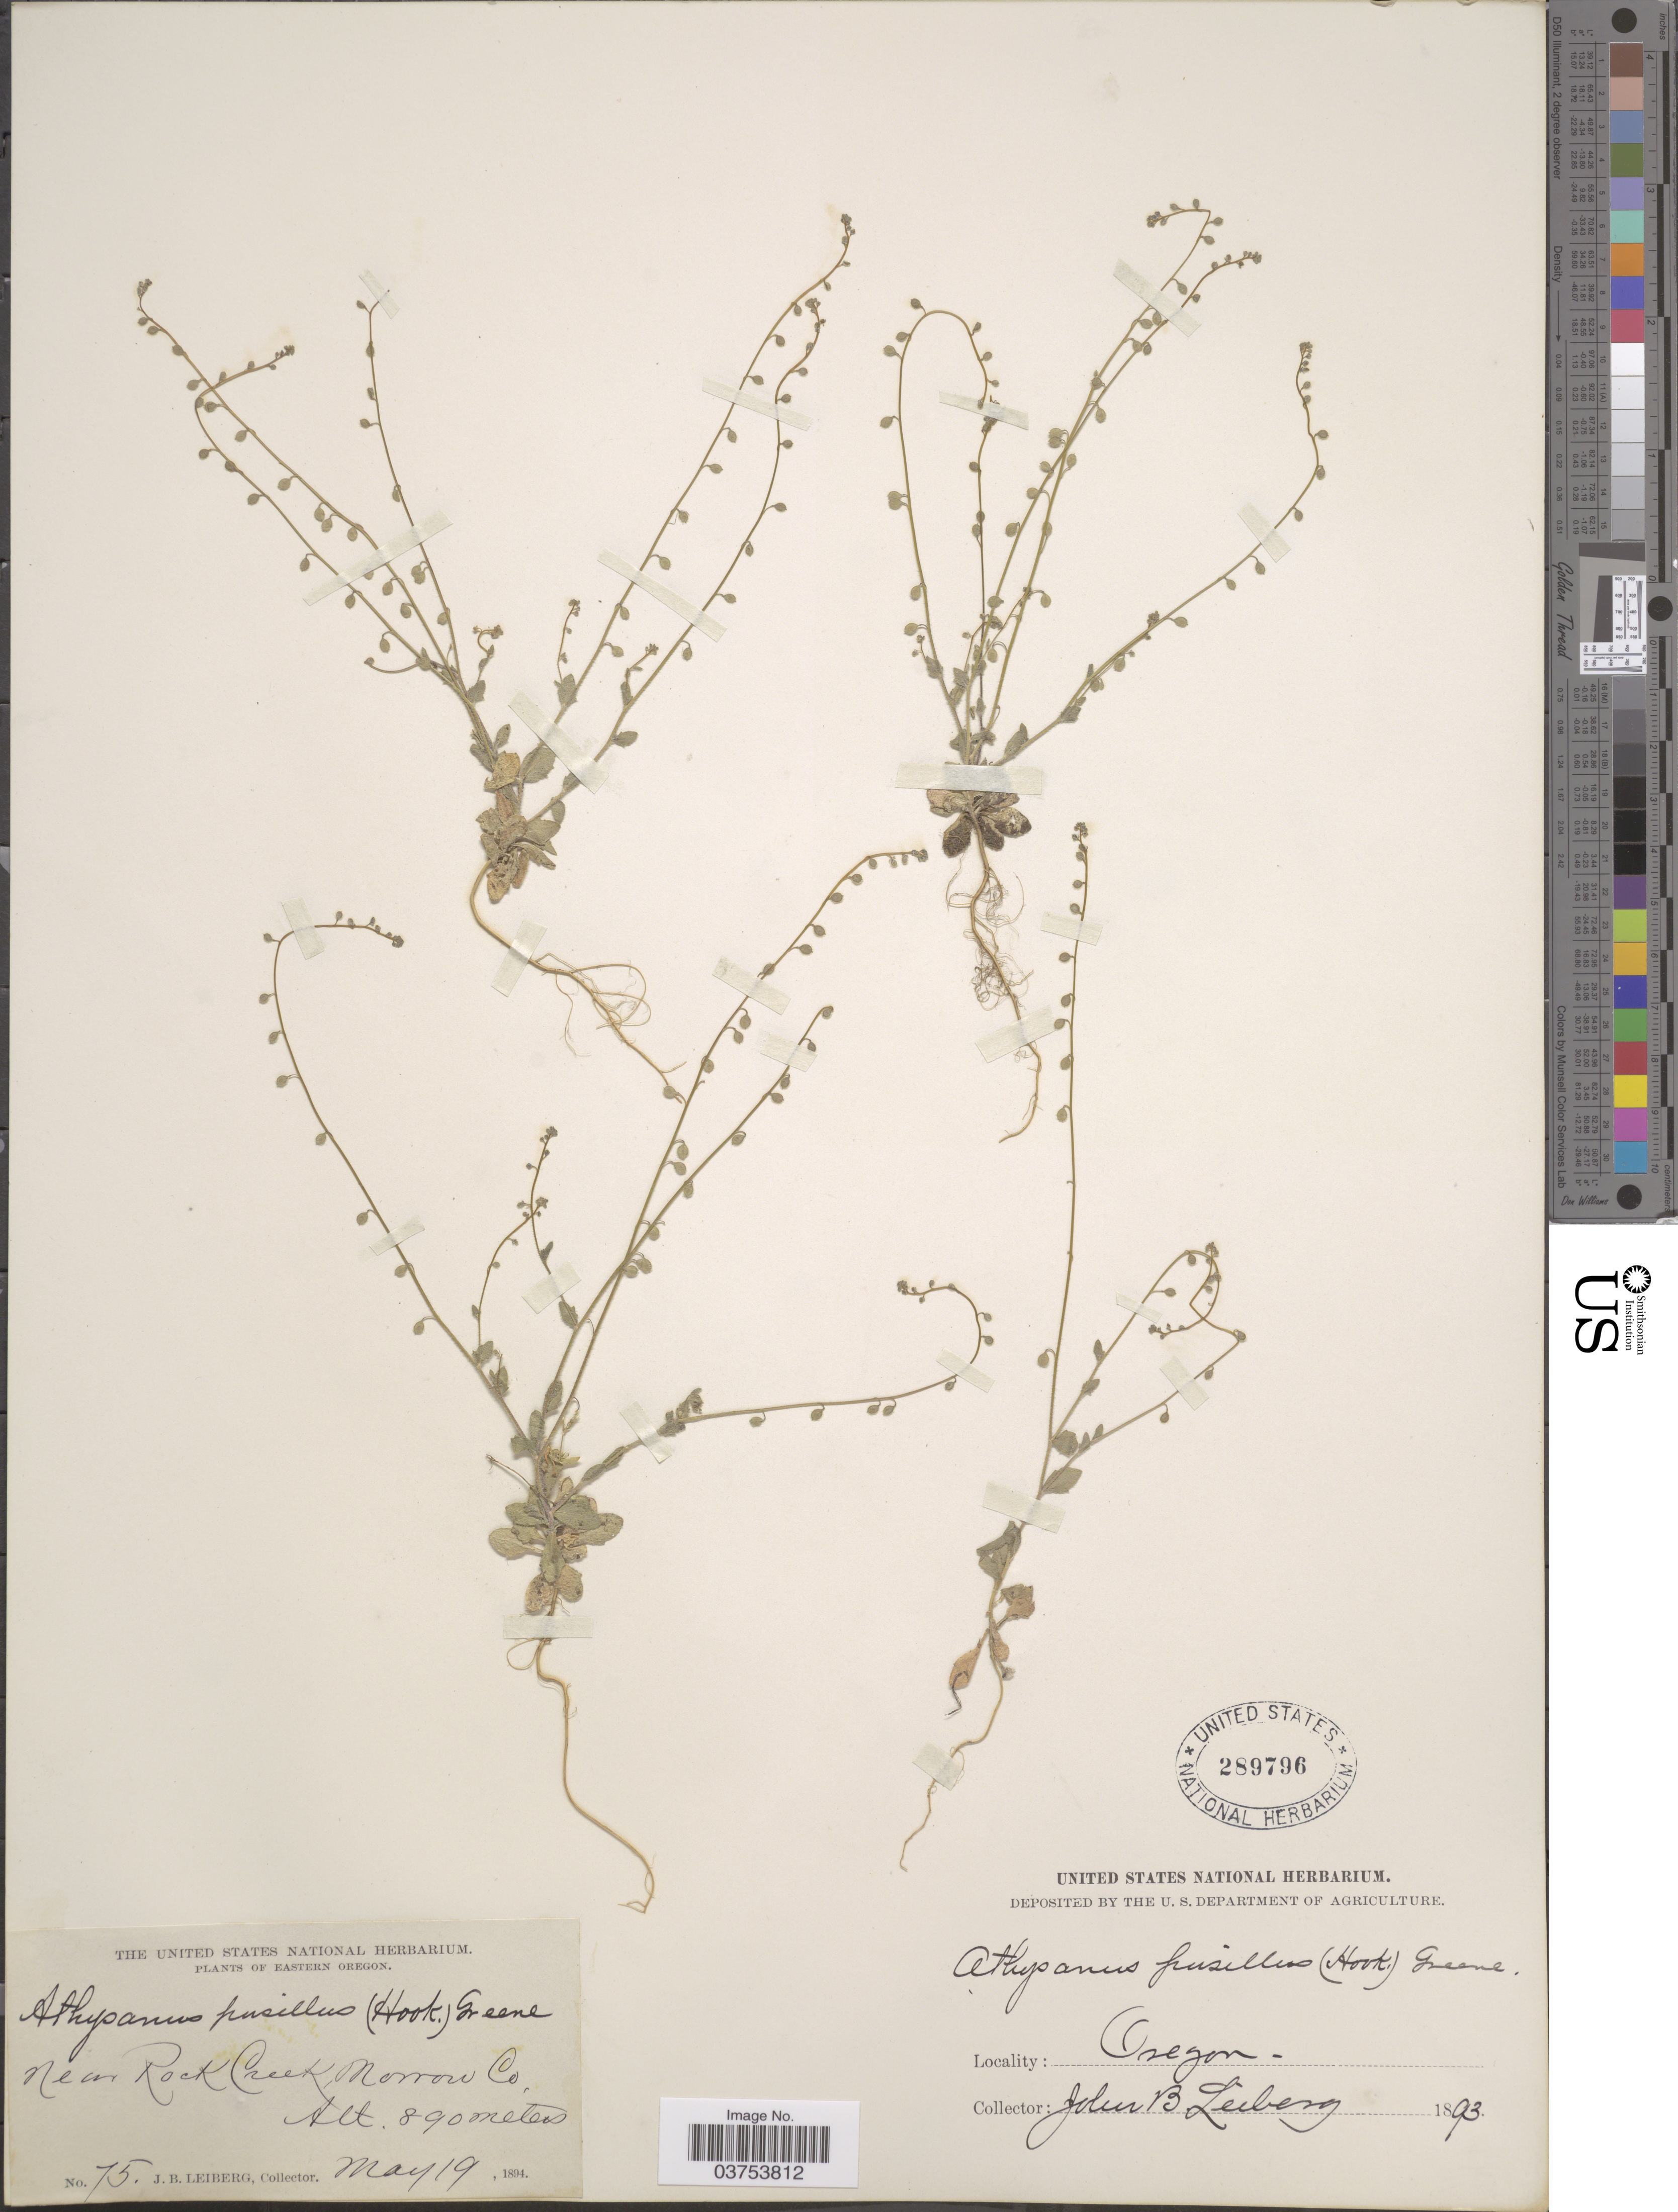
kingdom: Plantae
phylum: Tracheophyta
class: Magnoliopsida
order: Brassicales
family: Brassicaceae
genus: Athysanus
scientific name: Athysanus pusillus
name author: (Hook.) Greene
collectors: J. B. Leiberg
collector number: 75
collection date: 1893/1894-05-19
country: United States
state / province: Oregon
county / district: Morrow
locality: Eastern Oregon. Near Rock Creek, Morrow Co.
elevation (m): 890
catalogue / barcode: US 289796